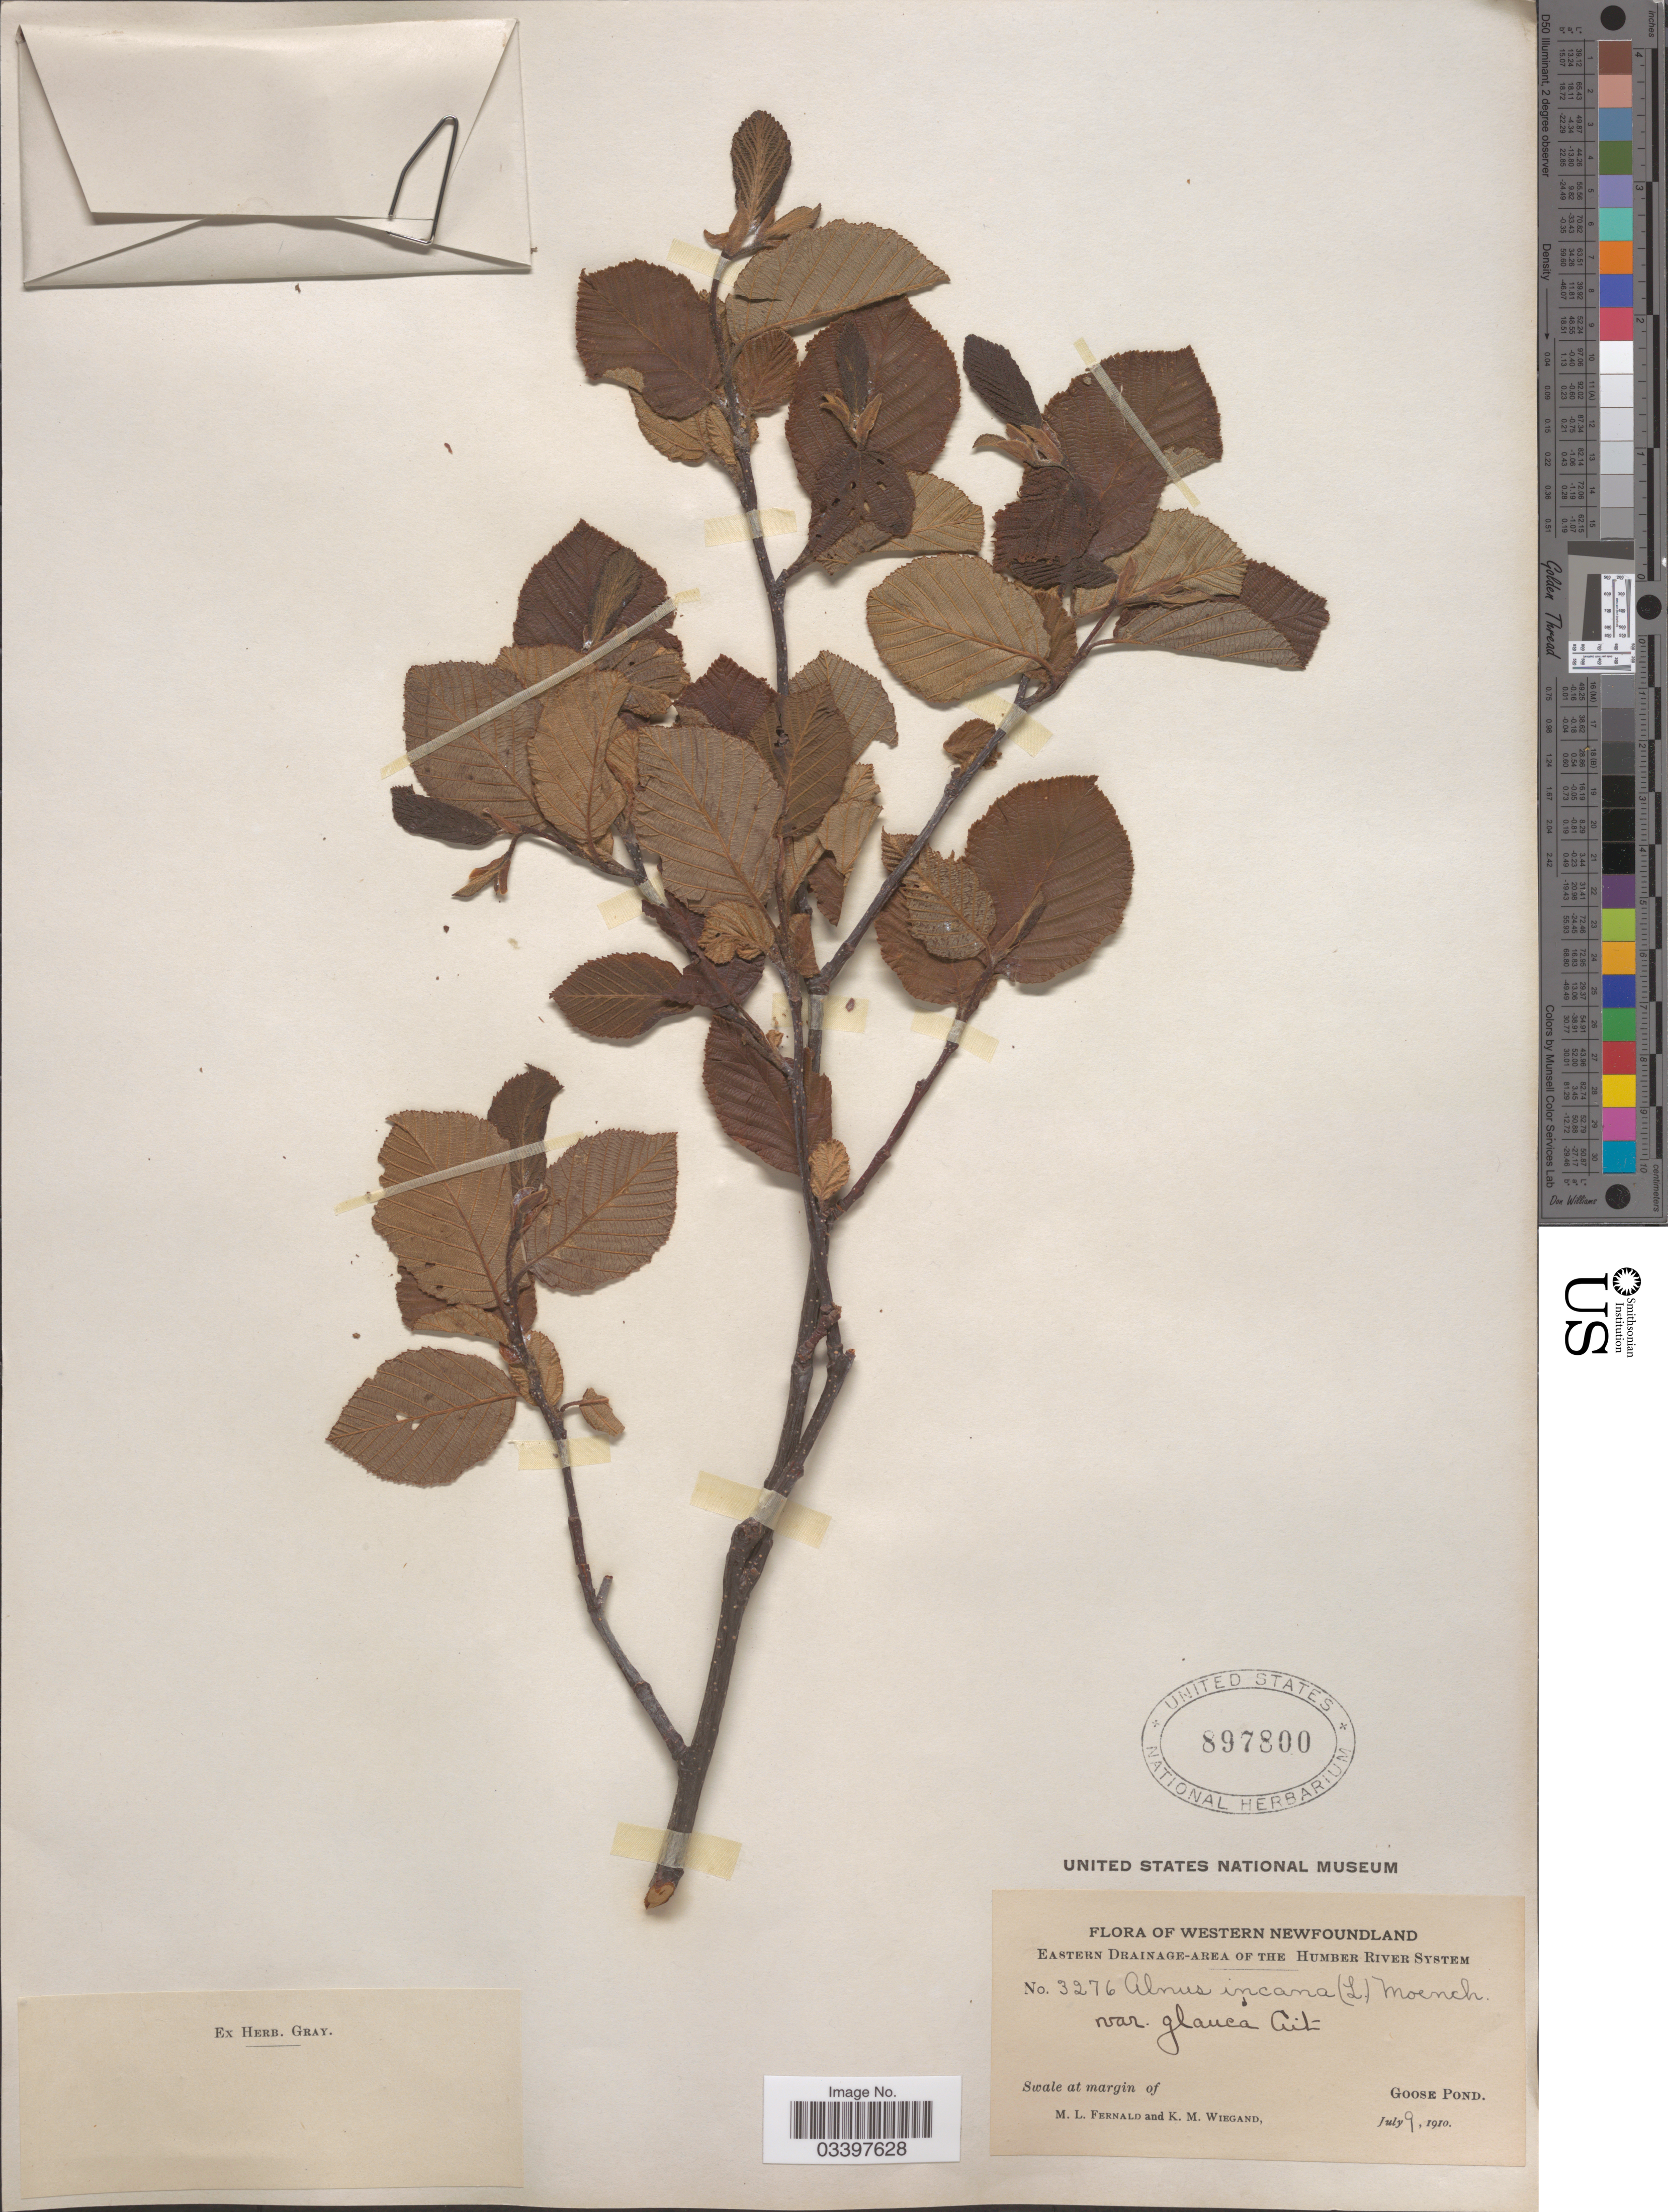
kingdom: Plantae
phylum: Tracheophyta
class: Magnoliopsida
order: Fagales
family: Betulaceae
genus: Alnus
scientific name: Alnus incana subsp. rugosa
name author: (Du Roi) R.T. Clausen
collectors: M. L. Fernald & K. M. Wiegand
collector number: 3276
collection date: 1910-07-09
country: Canada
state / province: Newfoundland and Labrador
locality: Western Newfoundland. Eastern Drainage-Area of the Humber River System. Swale at margin of Goose Pond.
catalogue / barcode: US 897800